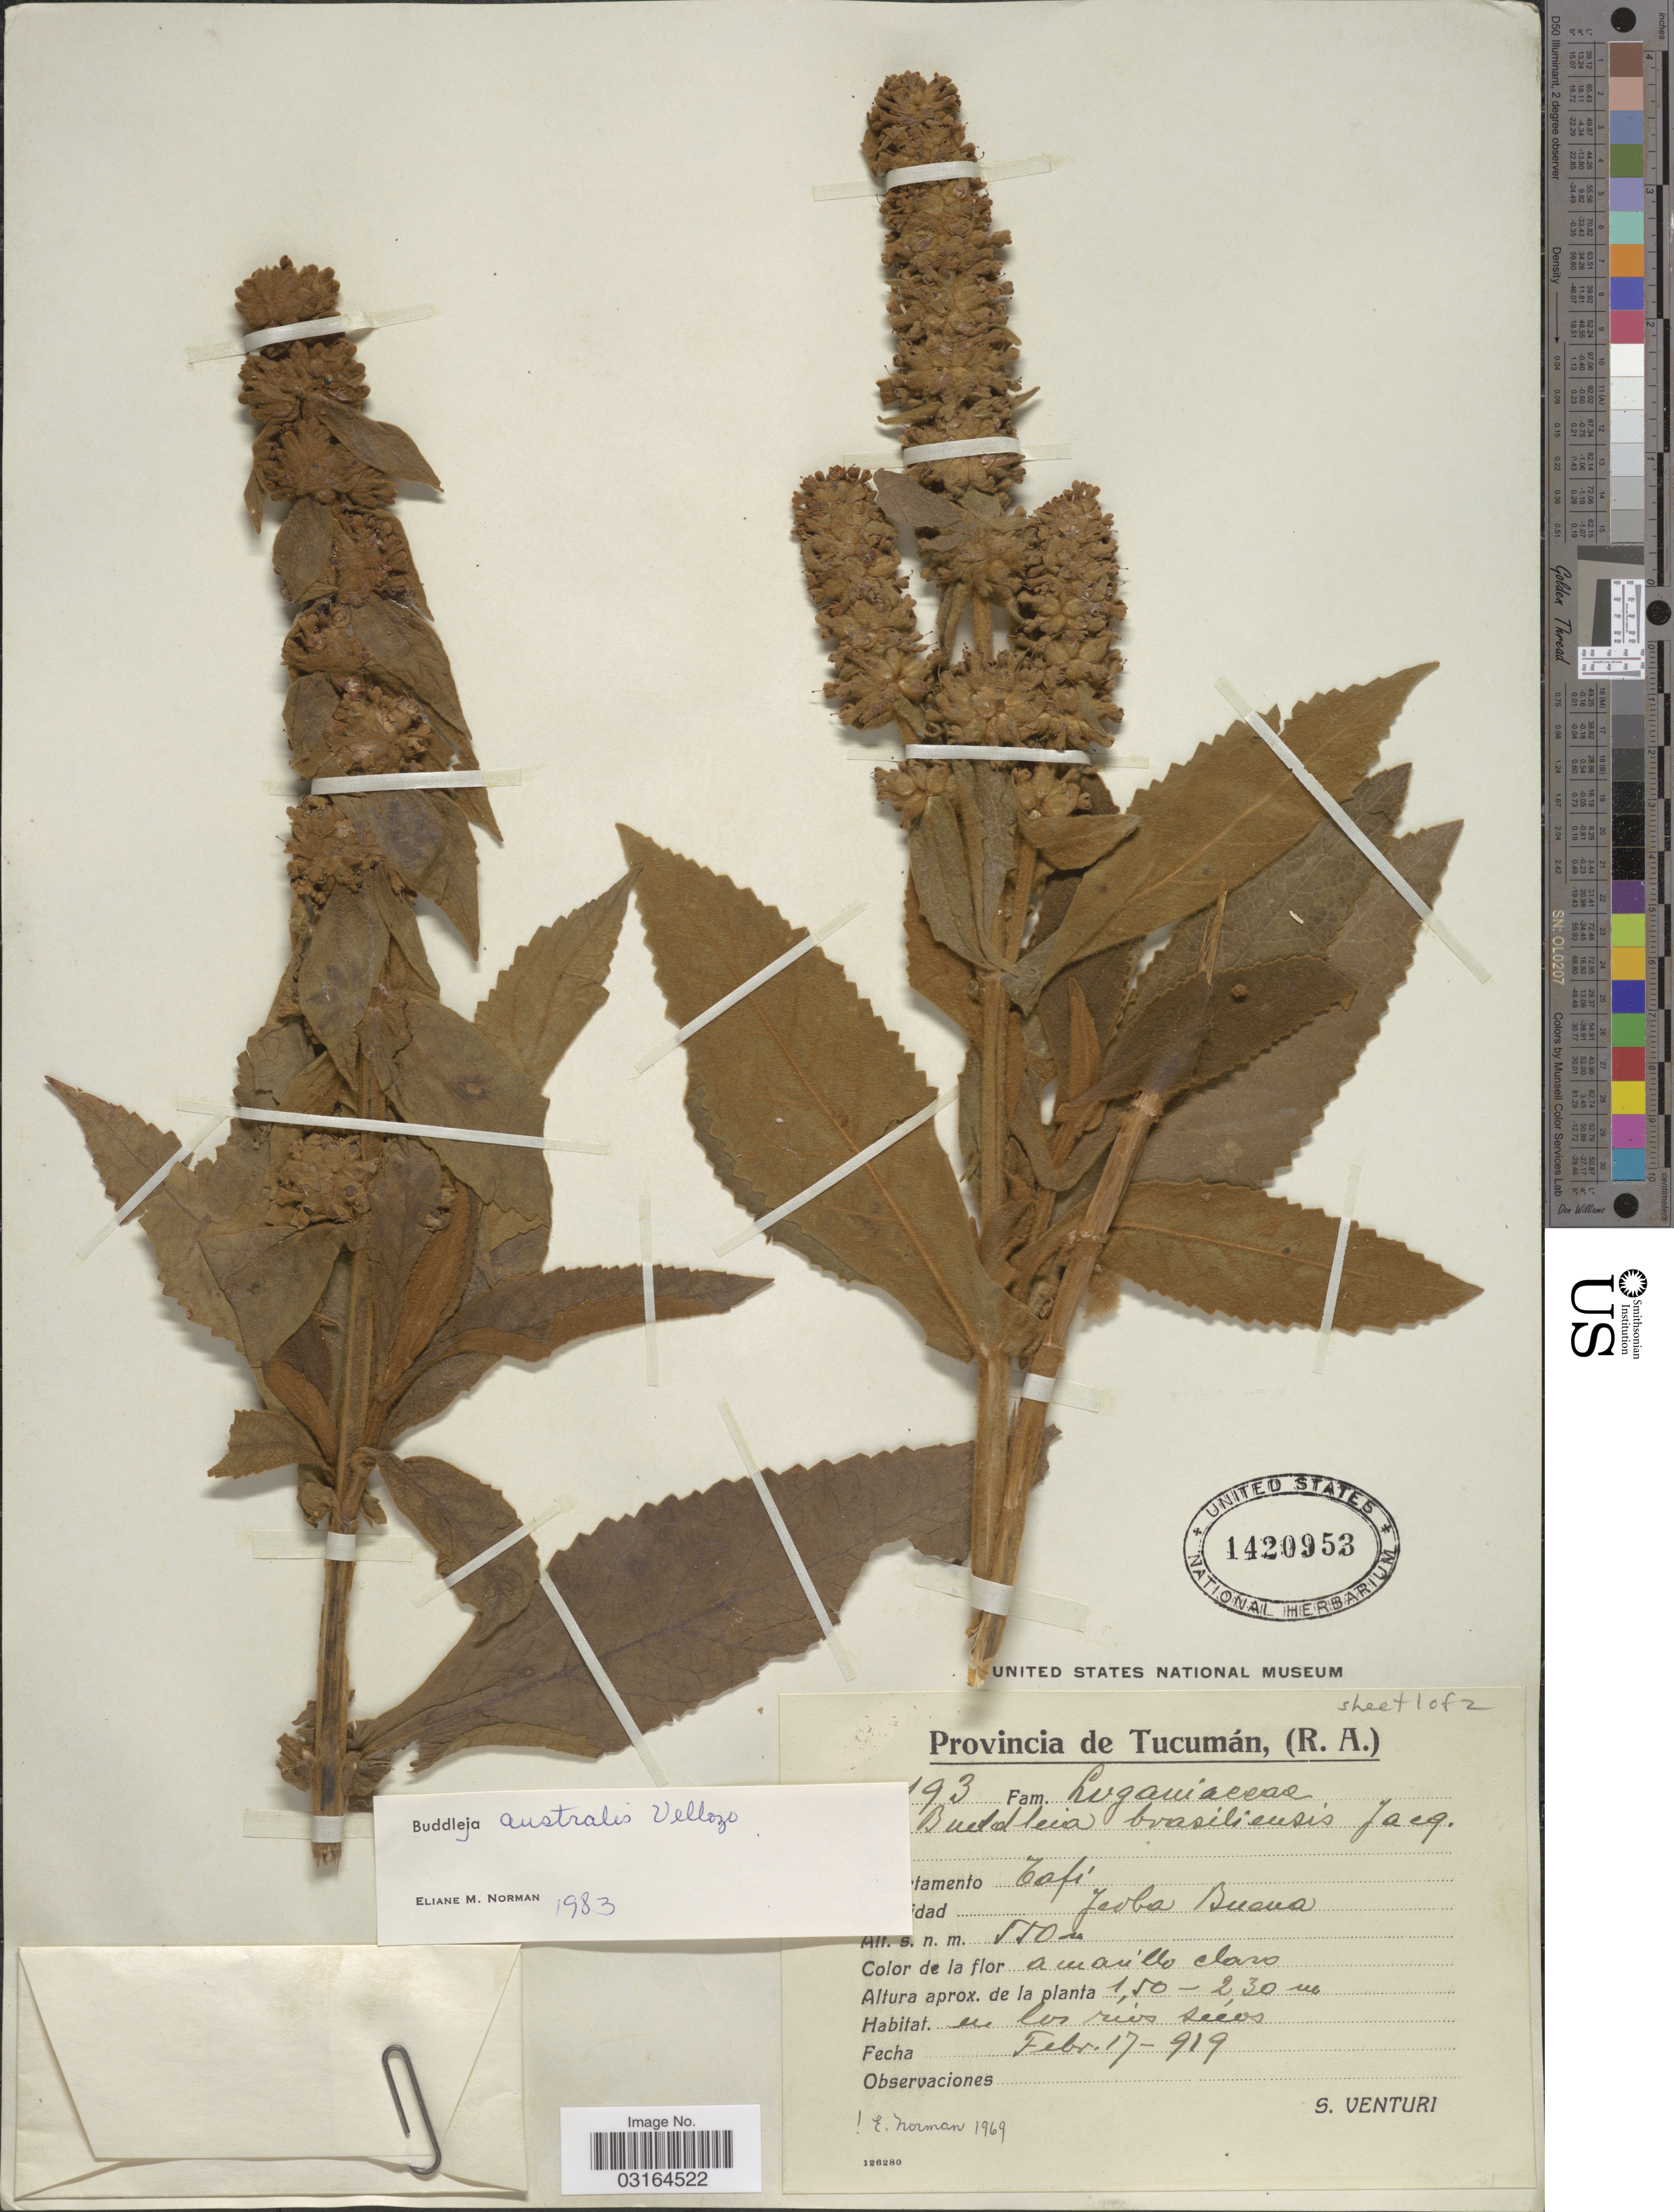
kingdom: Plantae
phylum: Tracheophyta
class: Magnoliopsida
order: Lamiales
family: Scrophulariaceae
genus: Buddleja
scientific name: Buddleja stachyoides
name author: Cham. & Schltdl.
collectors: S. Venturi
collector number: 193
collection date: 1919-02-17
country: Argentina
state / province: Tucuman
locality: Provincia de Tucumán, (R. A.). Departamento Tafi. Yerba Buena.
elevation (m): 550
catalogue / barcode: US 1420953